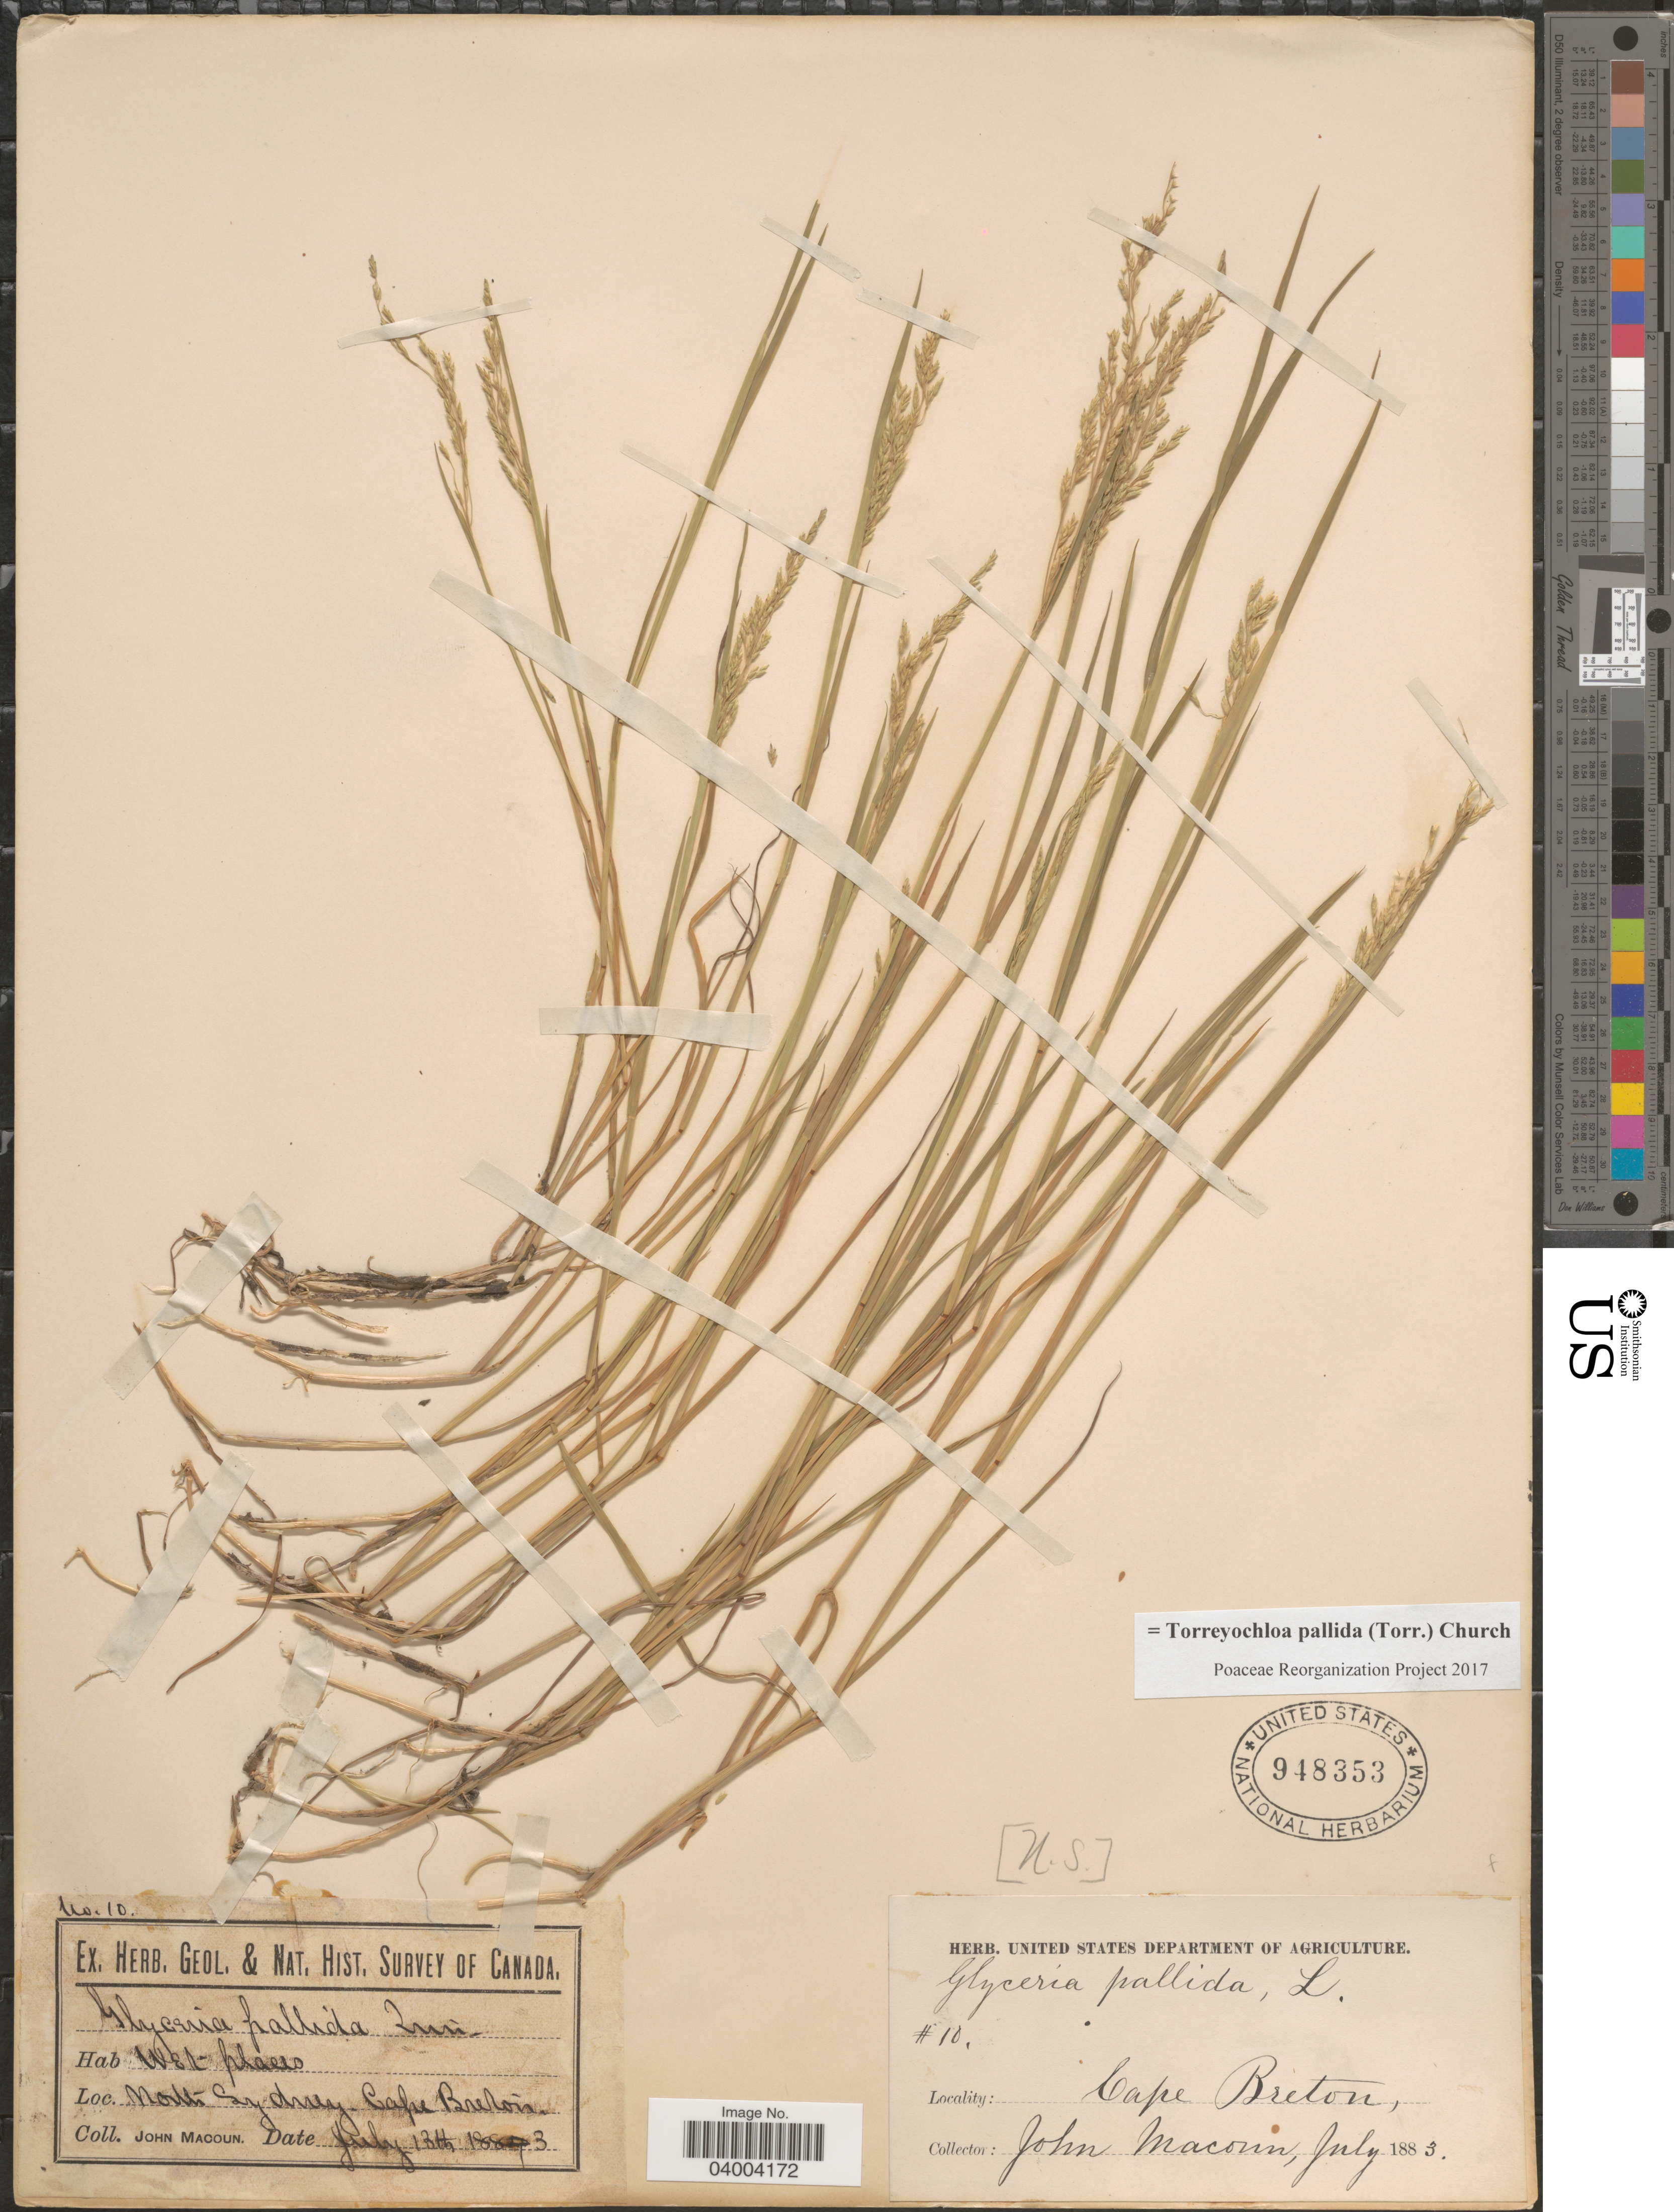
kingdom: Plantae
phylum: Tracheophyta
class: Liliopsida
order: Poales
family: Poaceae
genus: Torreyochloa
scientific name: Torreyochloa pallida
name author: (Torr.) G.L. Church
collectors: J. Macoun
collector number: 10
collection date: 1883-07-13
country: Canada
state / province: Nova Scotia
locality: North Sydney. Cape Breton.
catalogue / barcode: US 948353